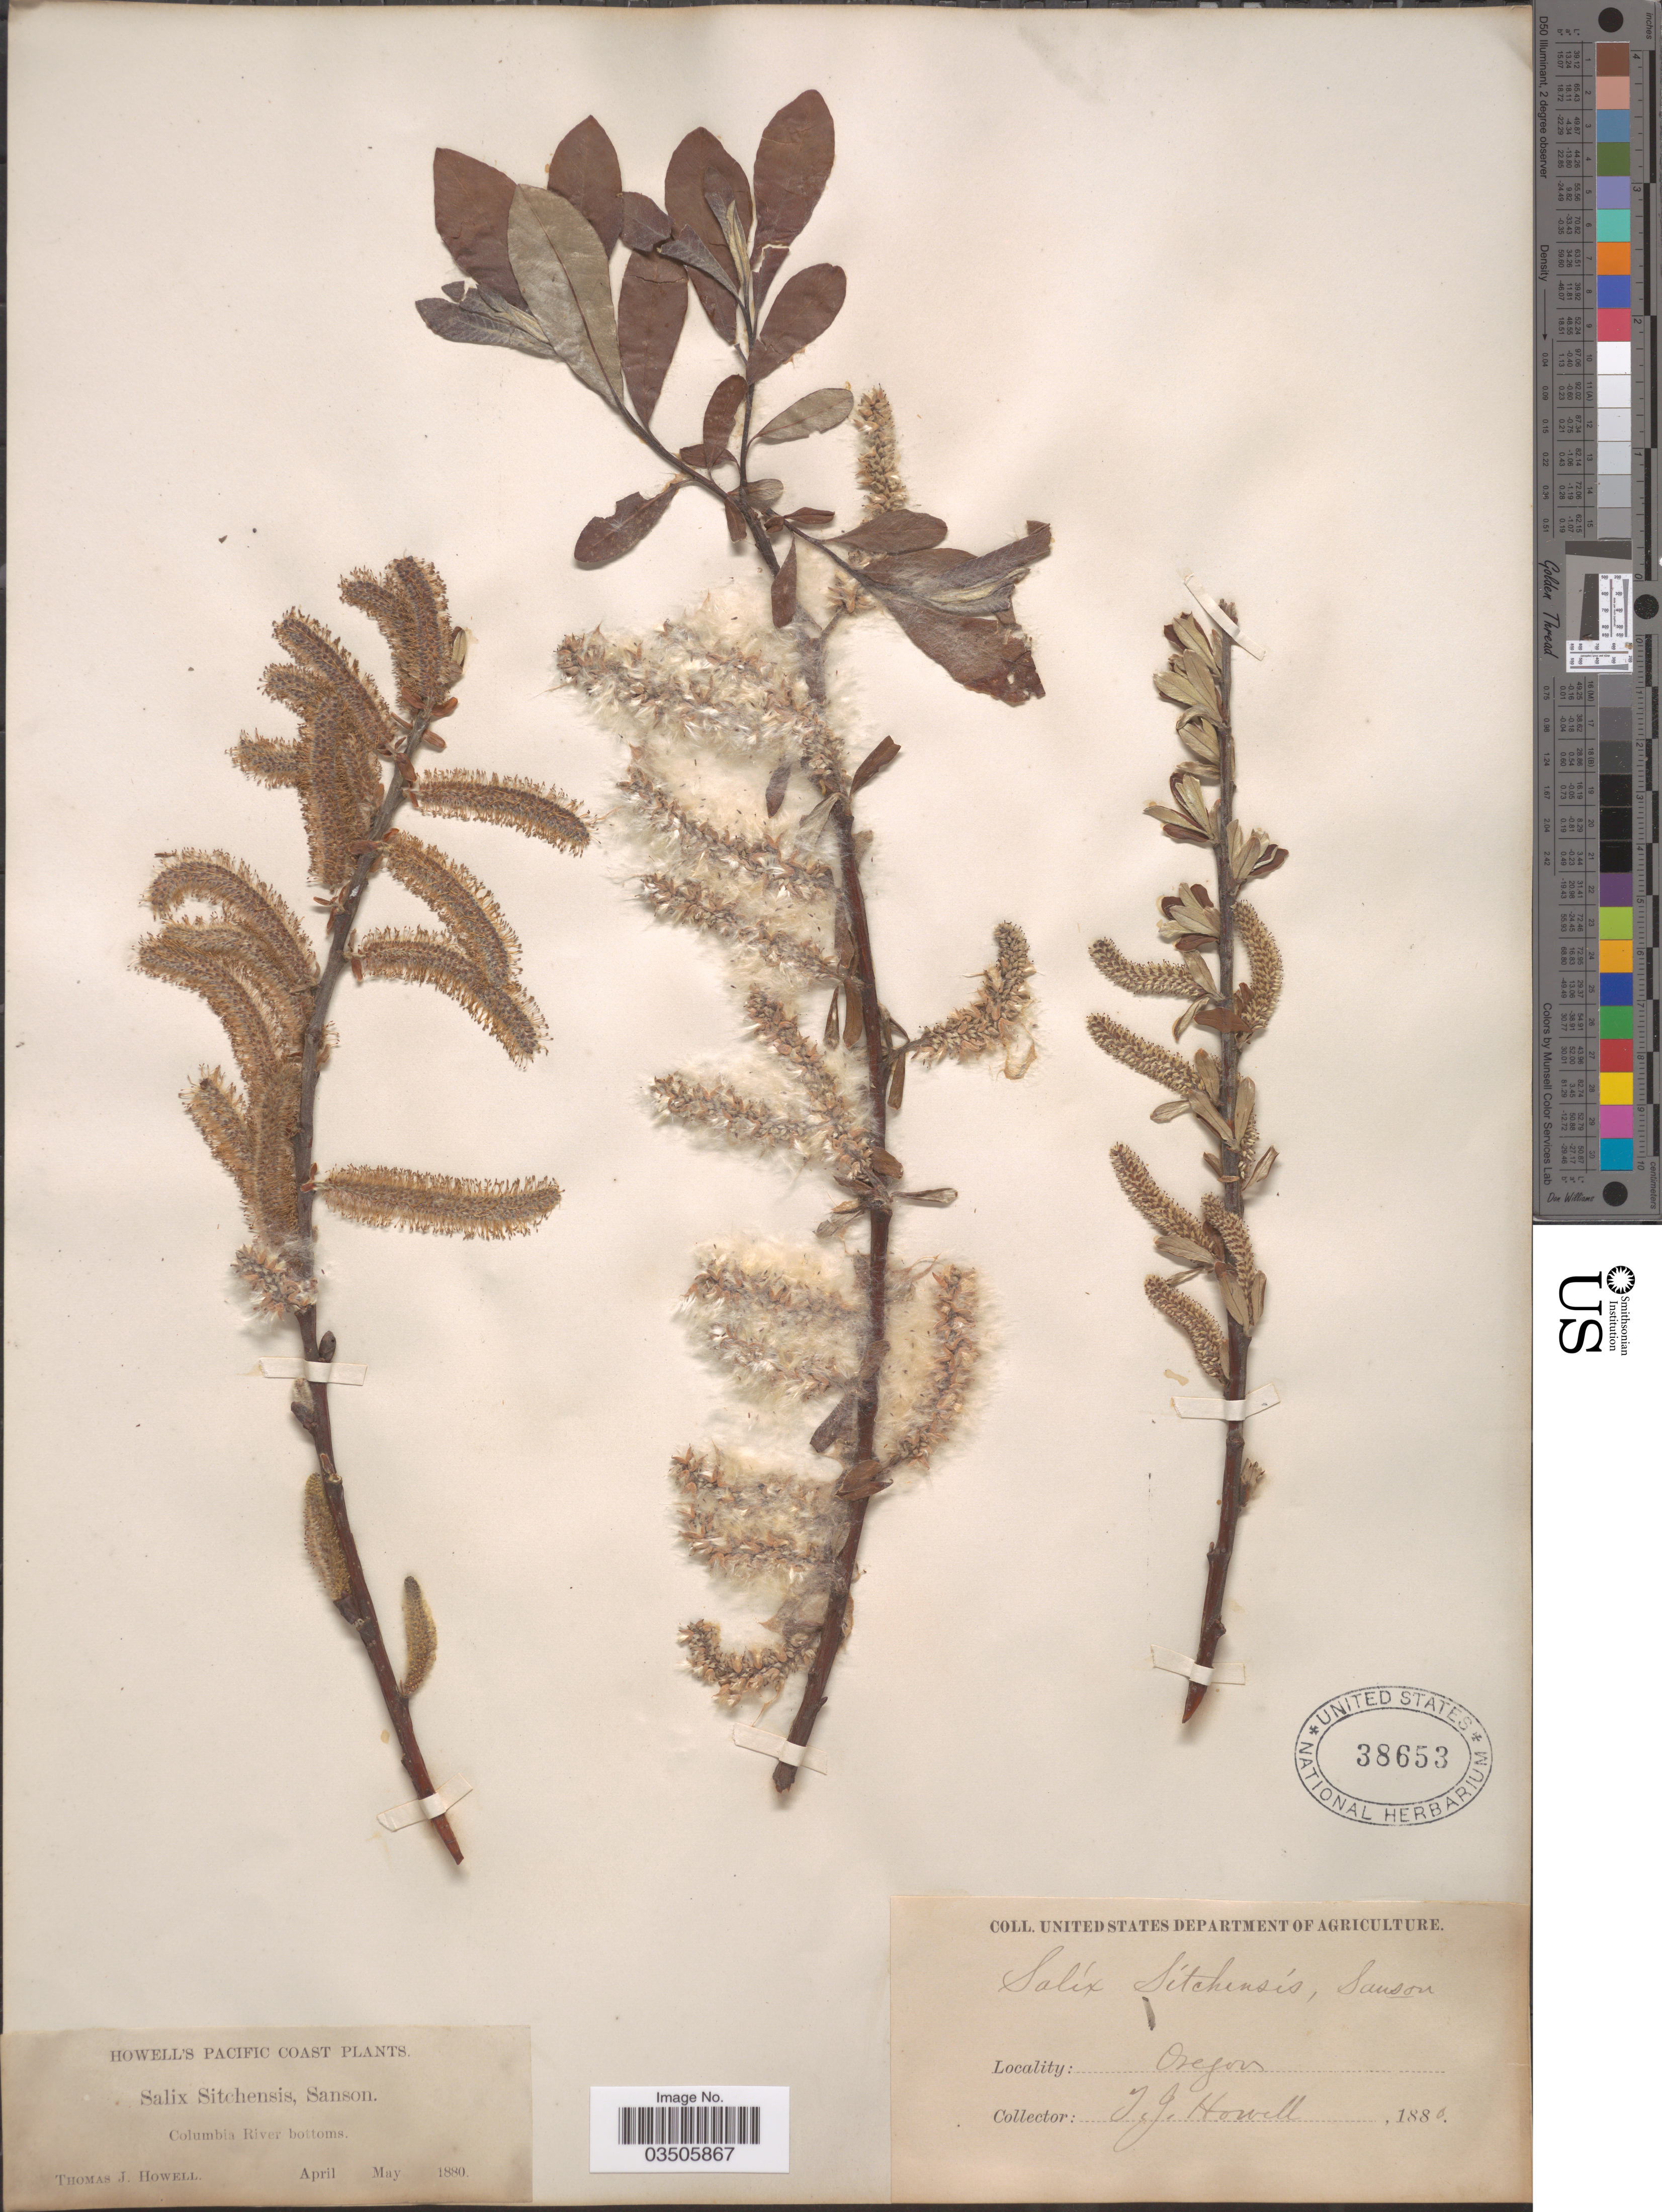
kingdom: Plantae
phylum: Tracheophyta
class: Magnoliopsida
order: Malpighiales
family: Salicaceae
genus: Salix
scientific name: Salix sitchensis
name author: Sanson ex Bong.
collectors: T. J. Howell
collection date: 1880-04/1880-05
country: United States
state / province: Oregon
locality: Pacific Coast. Columbia, River bottoms.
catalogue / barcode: US 38653